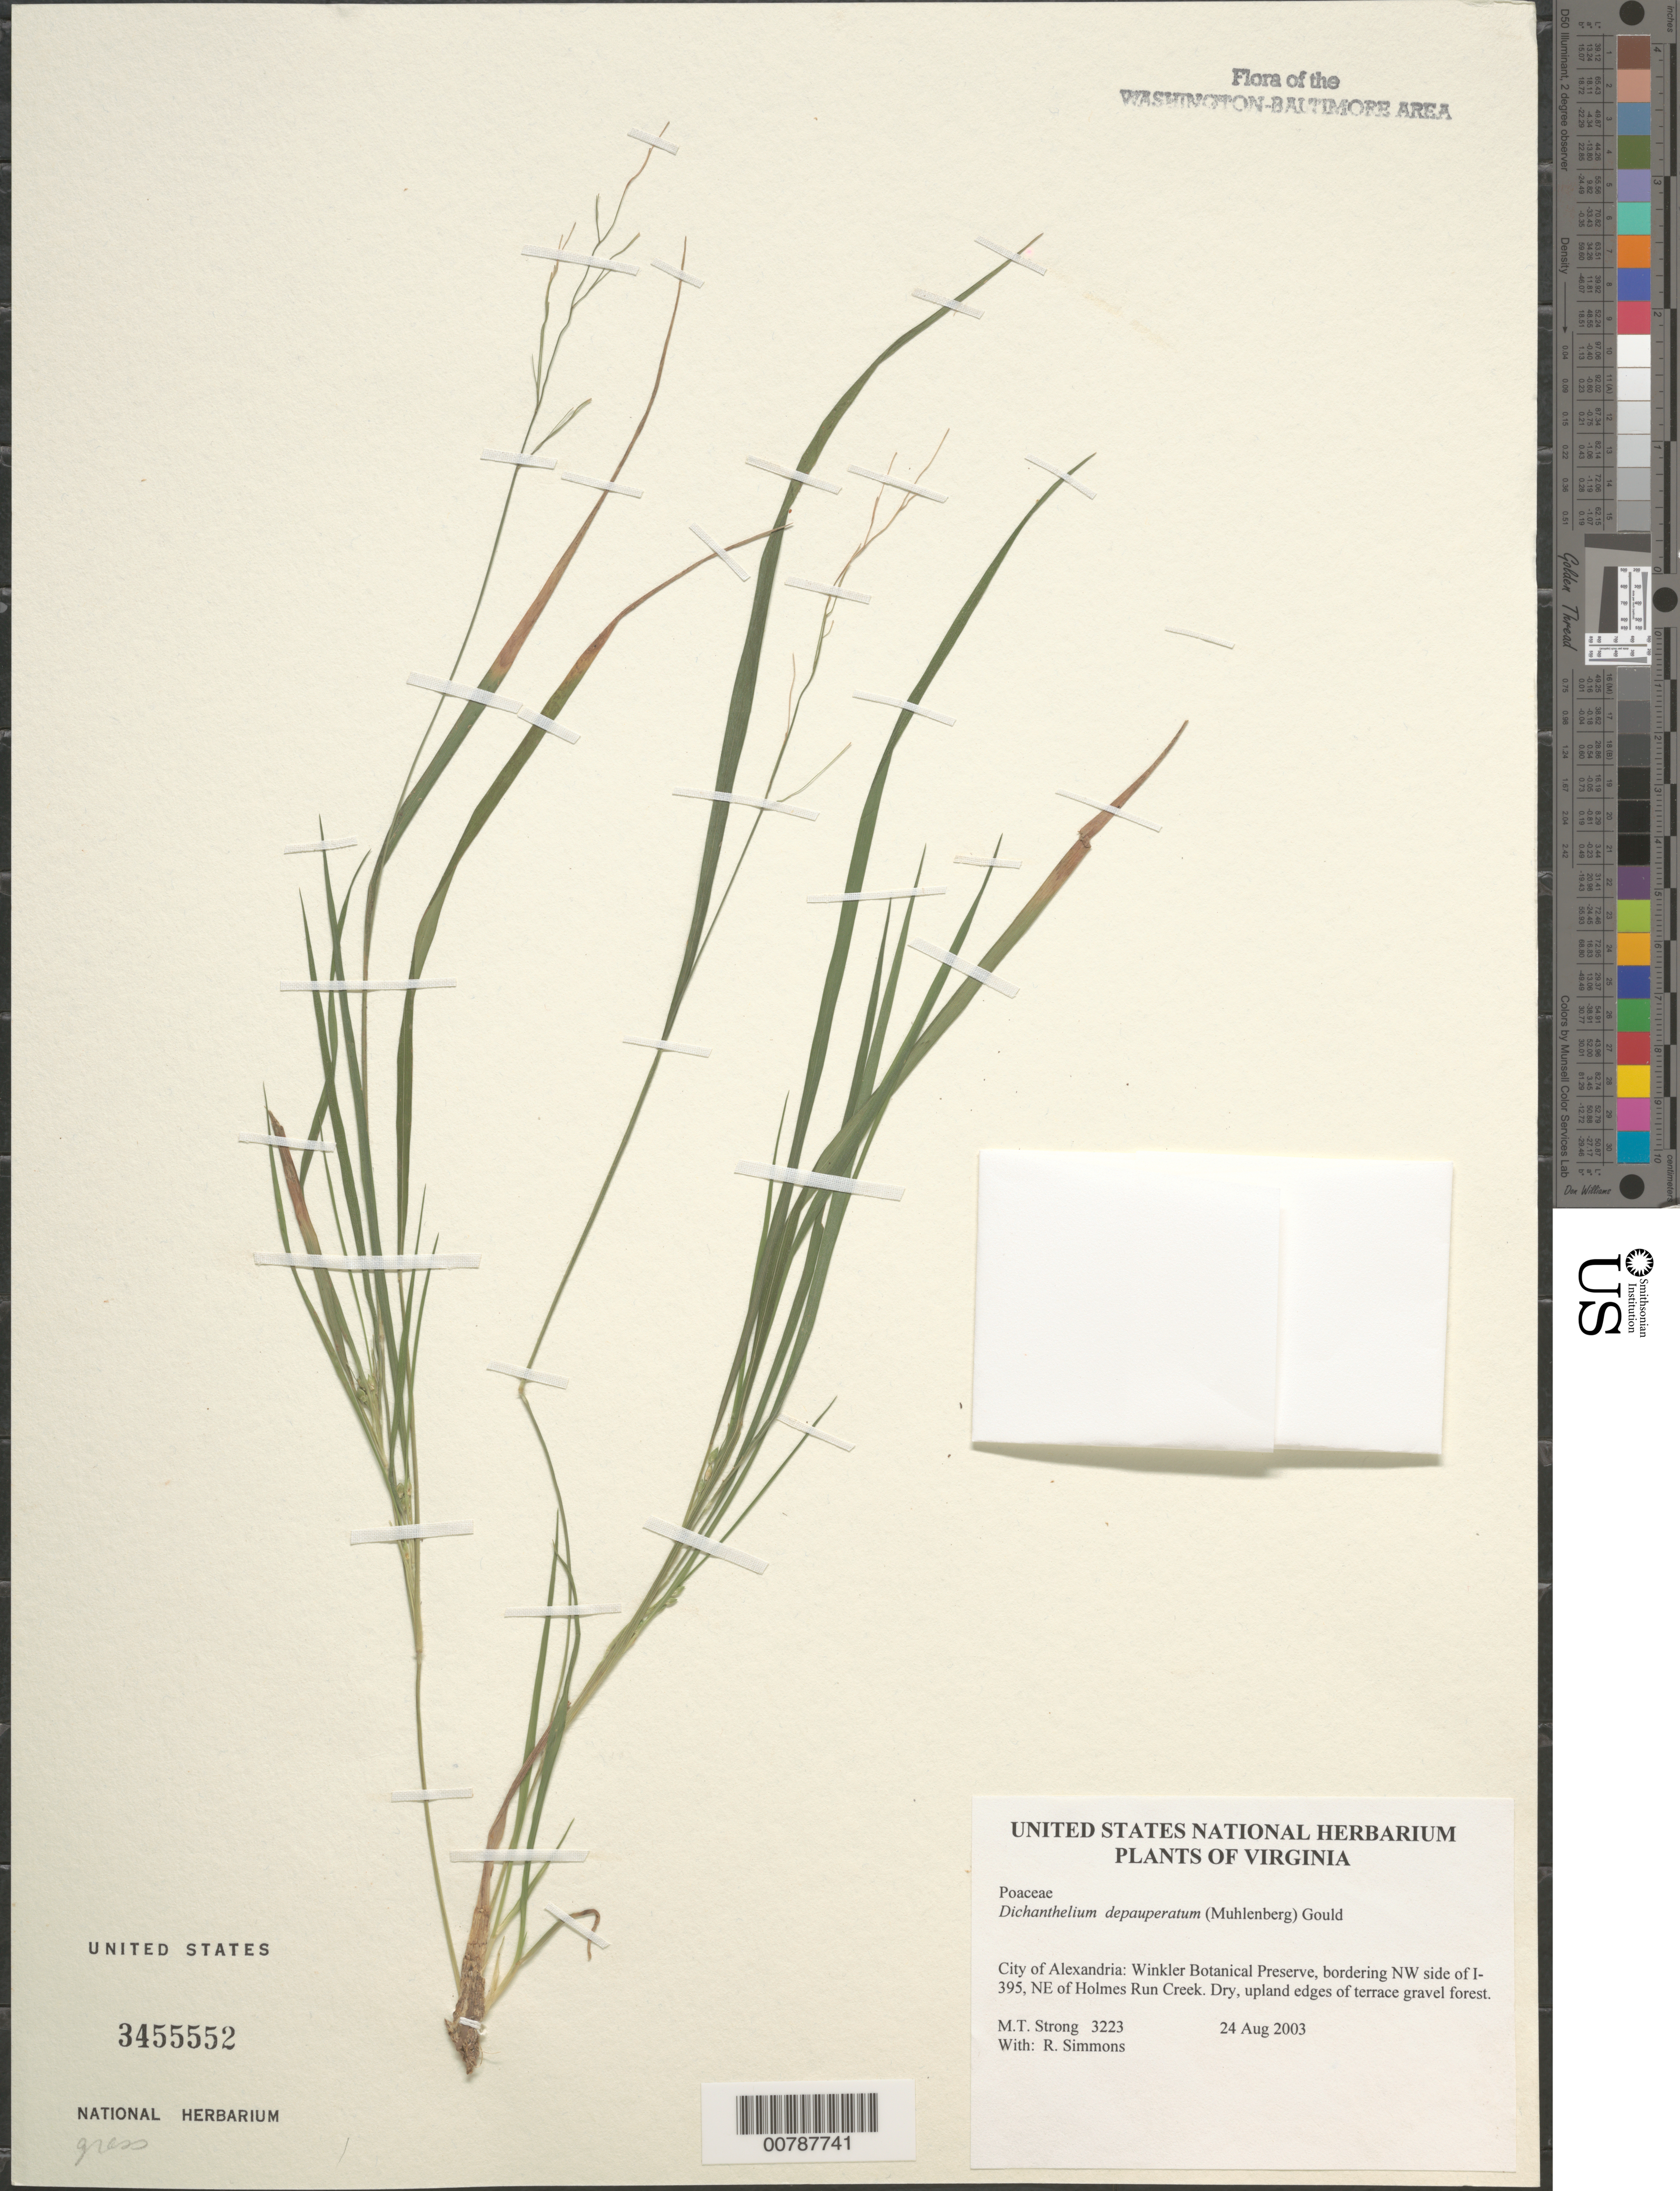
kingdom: Plantae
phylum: Tracheophyta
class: Liliopsida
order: Poales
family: Poaceae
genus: Dichanthelium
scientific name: Dichanthelium depauperatum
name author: (Muhl.) Gould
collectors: M. T. Strong & R. Simmons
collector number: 3223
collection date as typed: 24 Aug 2003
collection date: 2003-08-24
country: United States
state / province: Virginia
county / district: City of Alexandria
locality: Winkler Botanical Preserve, bordering NW side of I-395, NE of Holmes Run Creek.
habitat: Dry, upland edges of terrace gravel forest.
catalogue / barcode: US 3455552